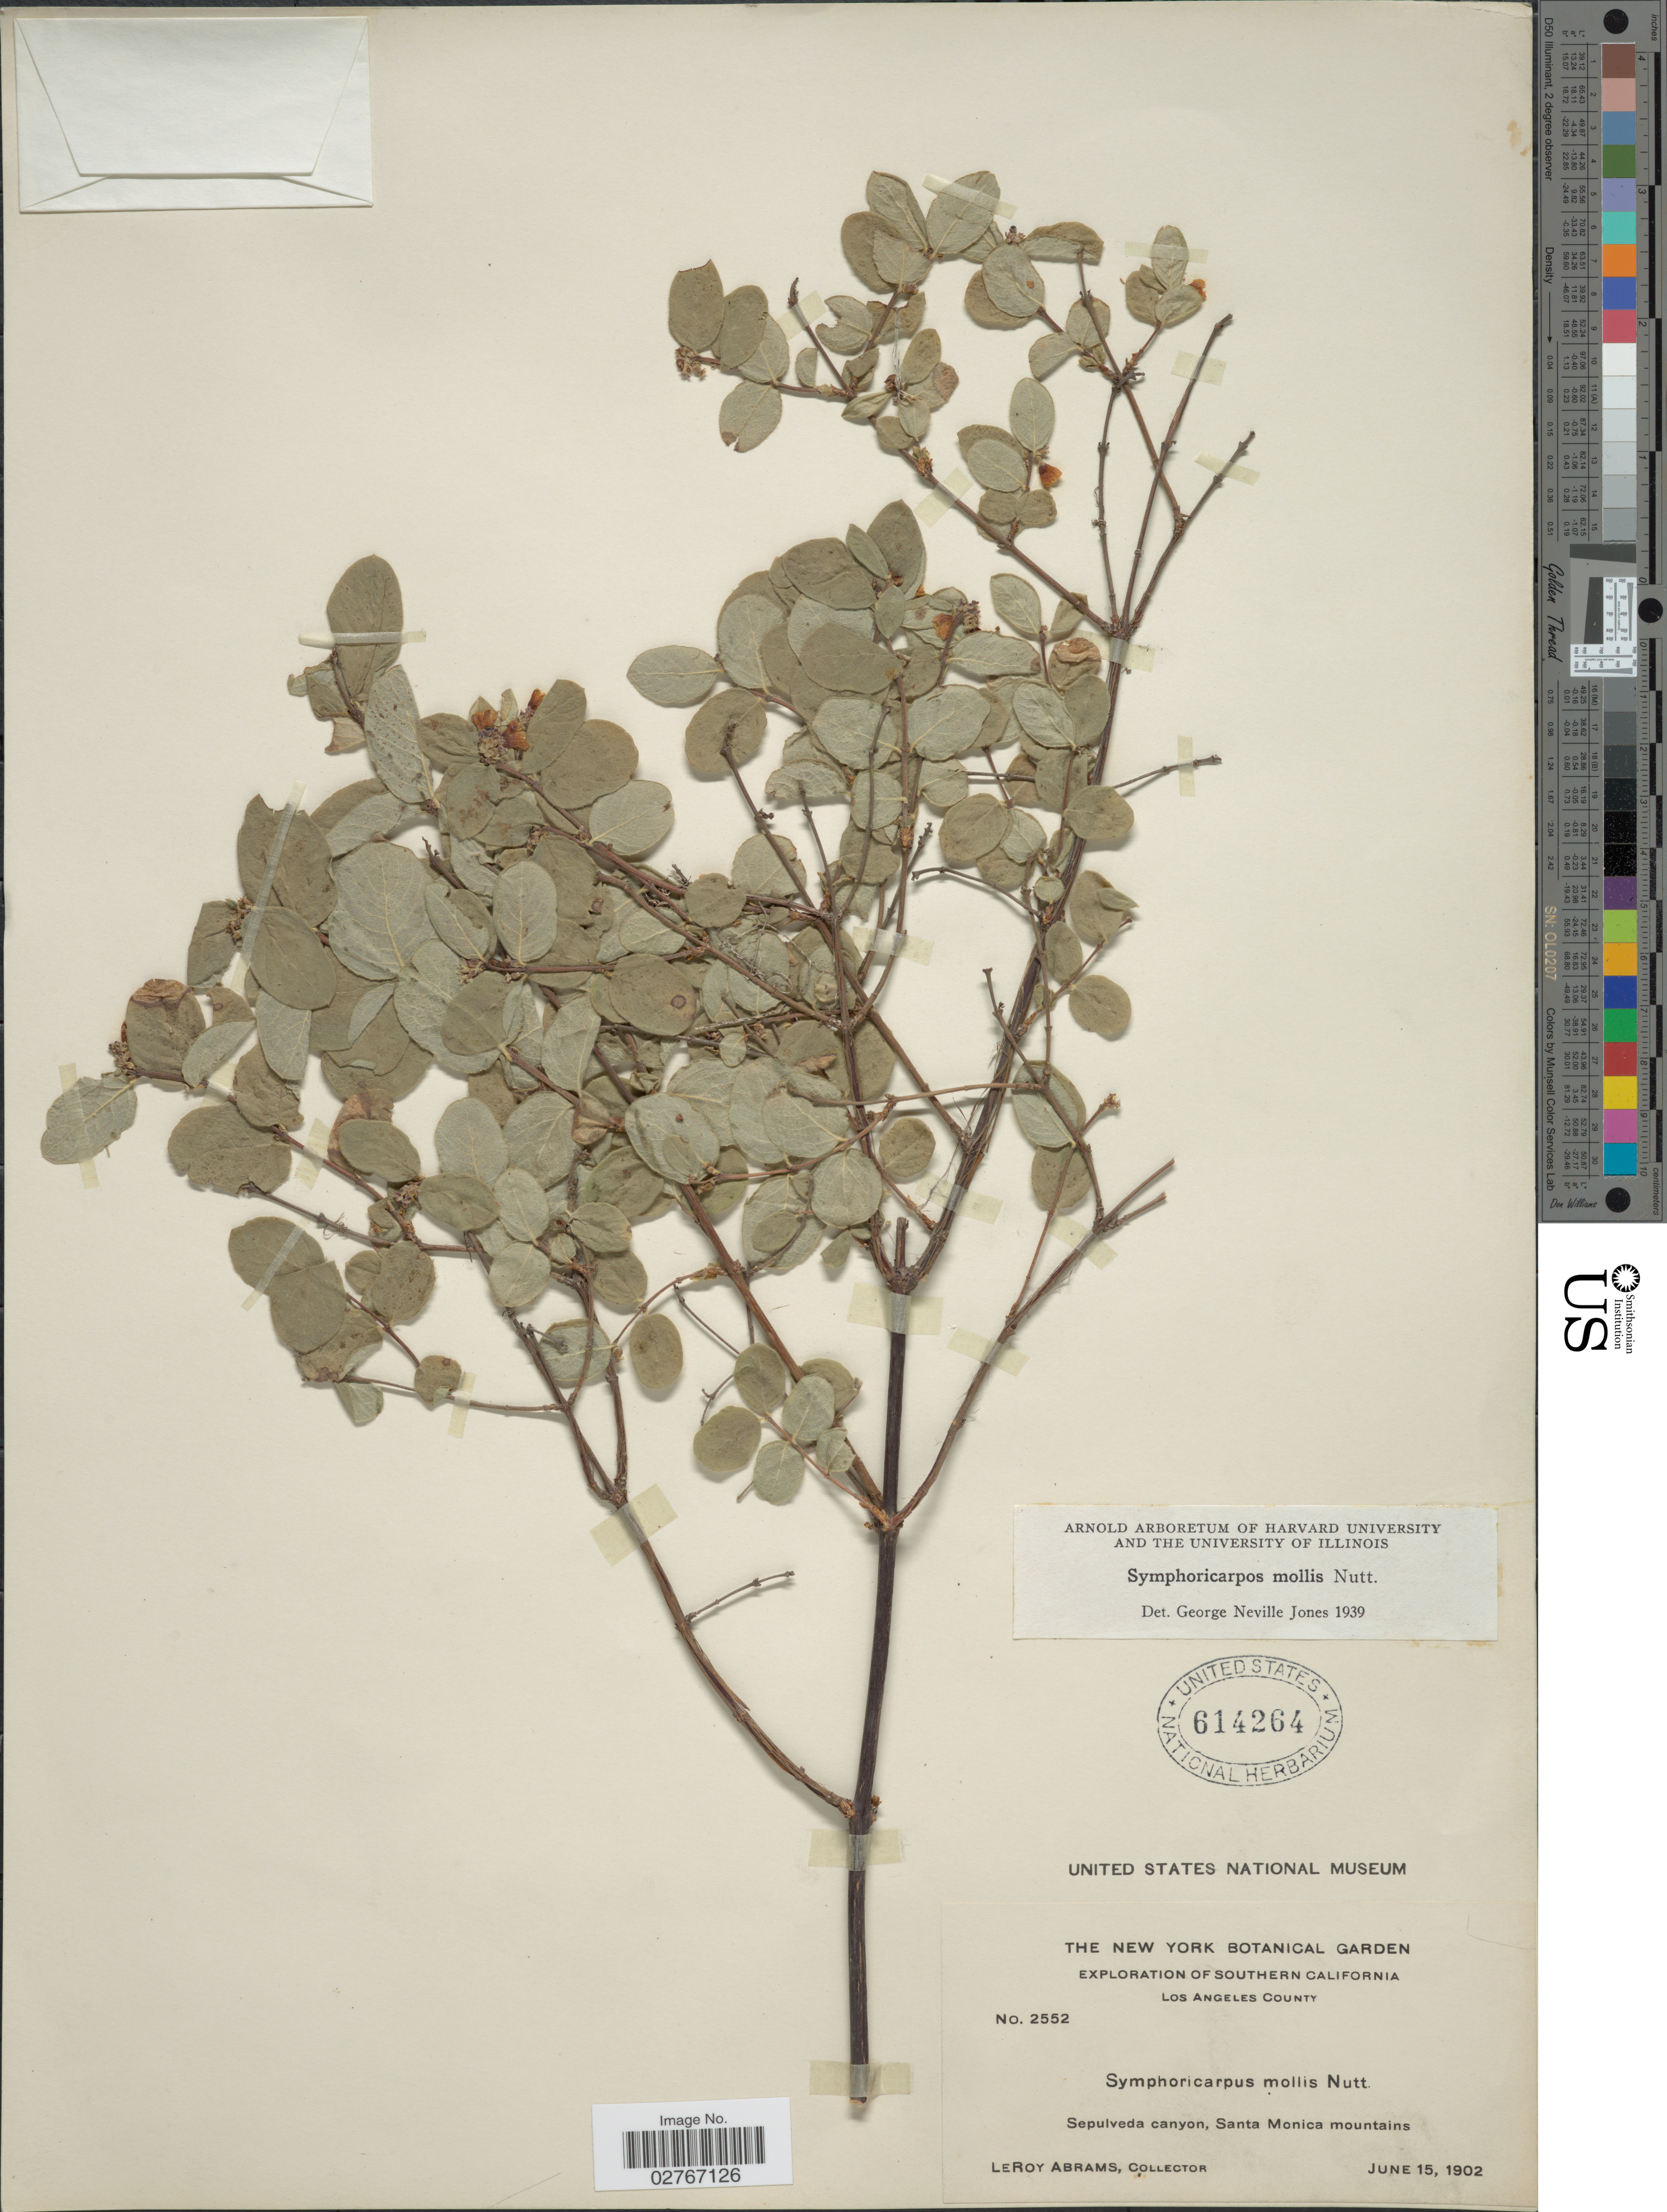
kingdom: Plantae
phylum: Tracheophyta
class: Magnoliopsida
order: Dipsacales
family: Caprifoliaceae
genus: Symphoricarpos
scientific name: Symphoricarpos mollis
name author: Nutt.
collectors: L. Abrams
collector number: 2552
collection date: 1902-06-15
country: United States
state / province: California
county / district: Los Angeles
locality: Southern California, Los Angeles County, Sepulveda canyon, Santa Monica mountains.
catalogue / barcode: US 614264